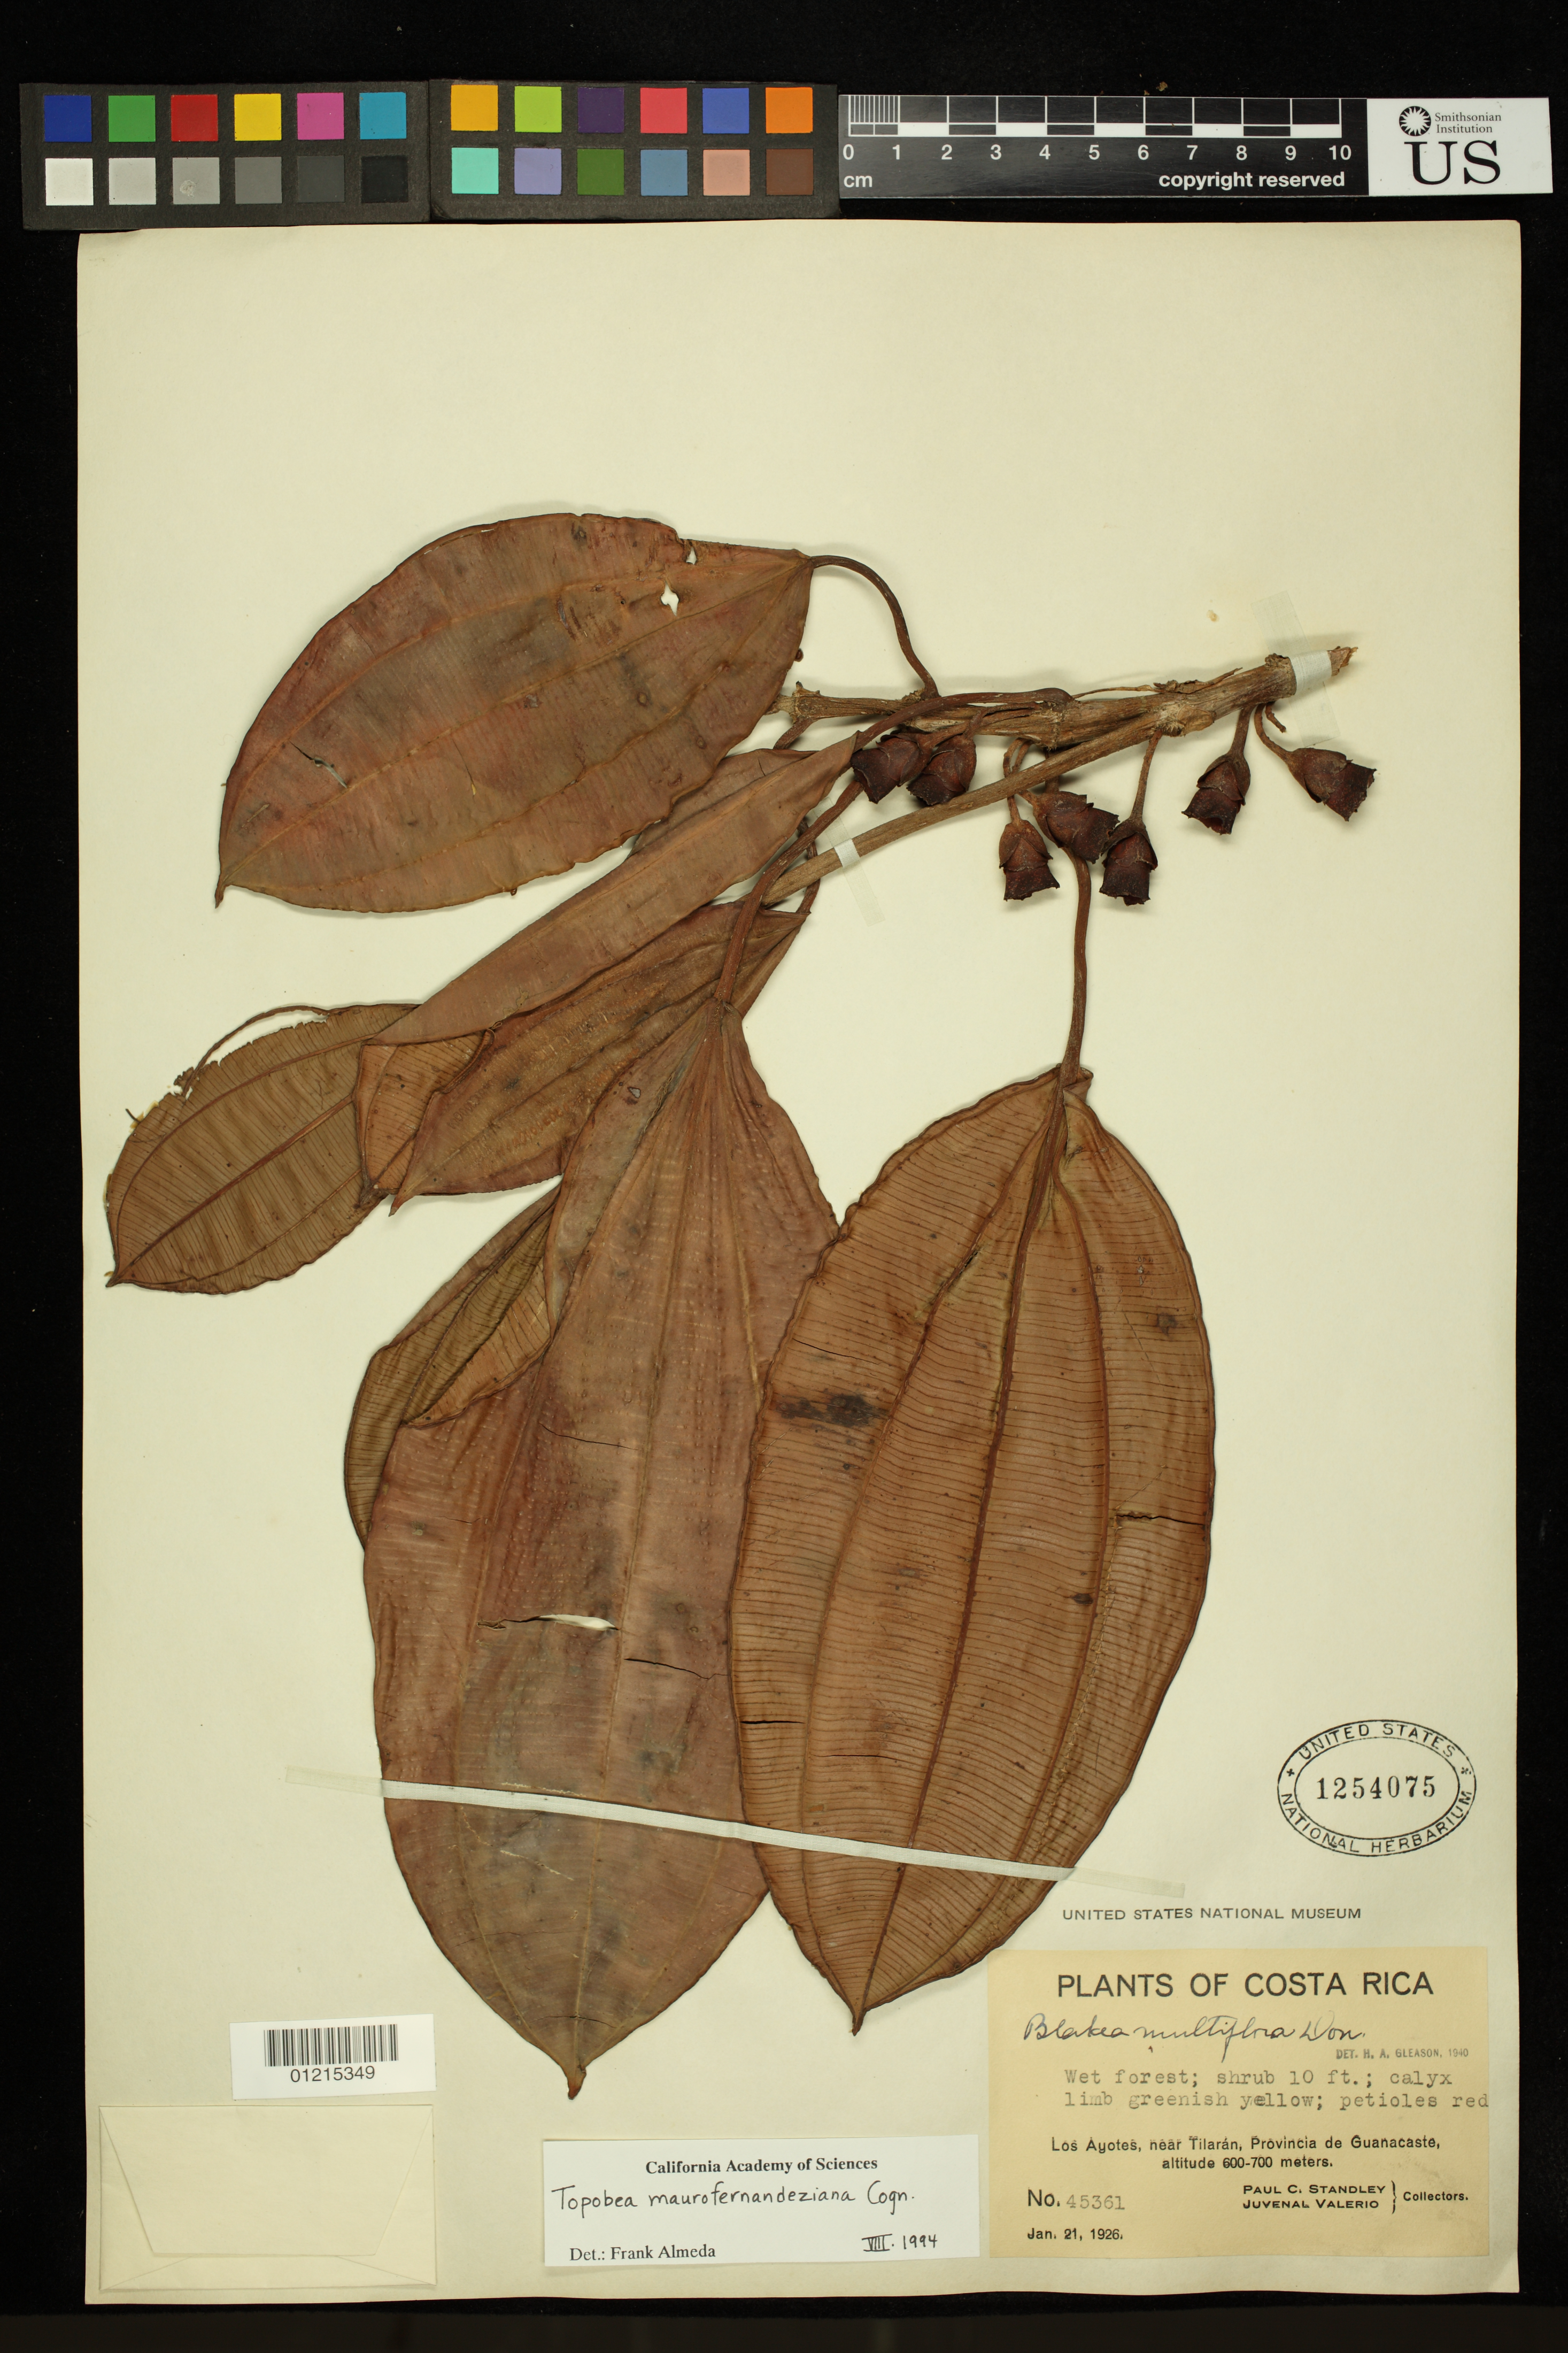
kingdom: Plantae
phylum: Tracheophyta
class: Magnoliopsida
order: Myrtales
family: Melastomataceae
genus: Topobea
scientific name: Topobea maurofernandeziana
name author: Cogn.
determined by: Almeda, F.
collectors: P. C. Standley & J. Valerio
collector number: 45361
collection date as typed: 21 Jan 1926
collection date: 1926-01-21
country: Costa Rica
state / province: Guanacaste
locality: Los Ayotes, near Tilarán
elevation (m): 600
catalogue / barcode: US 1254075